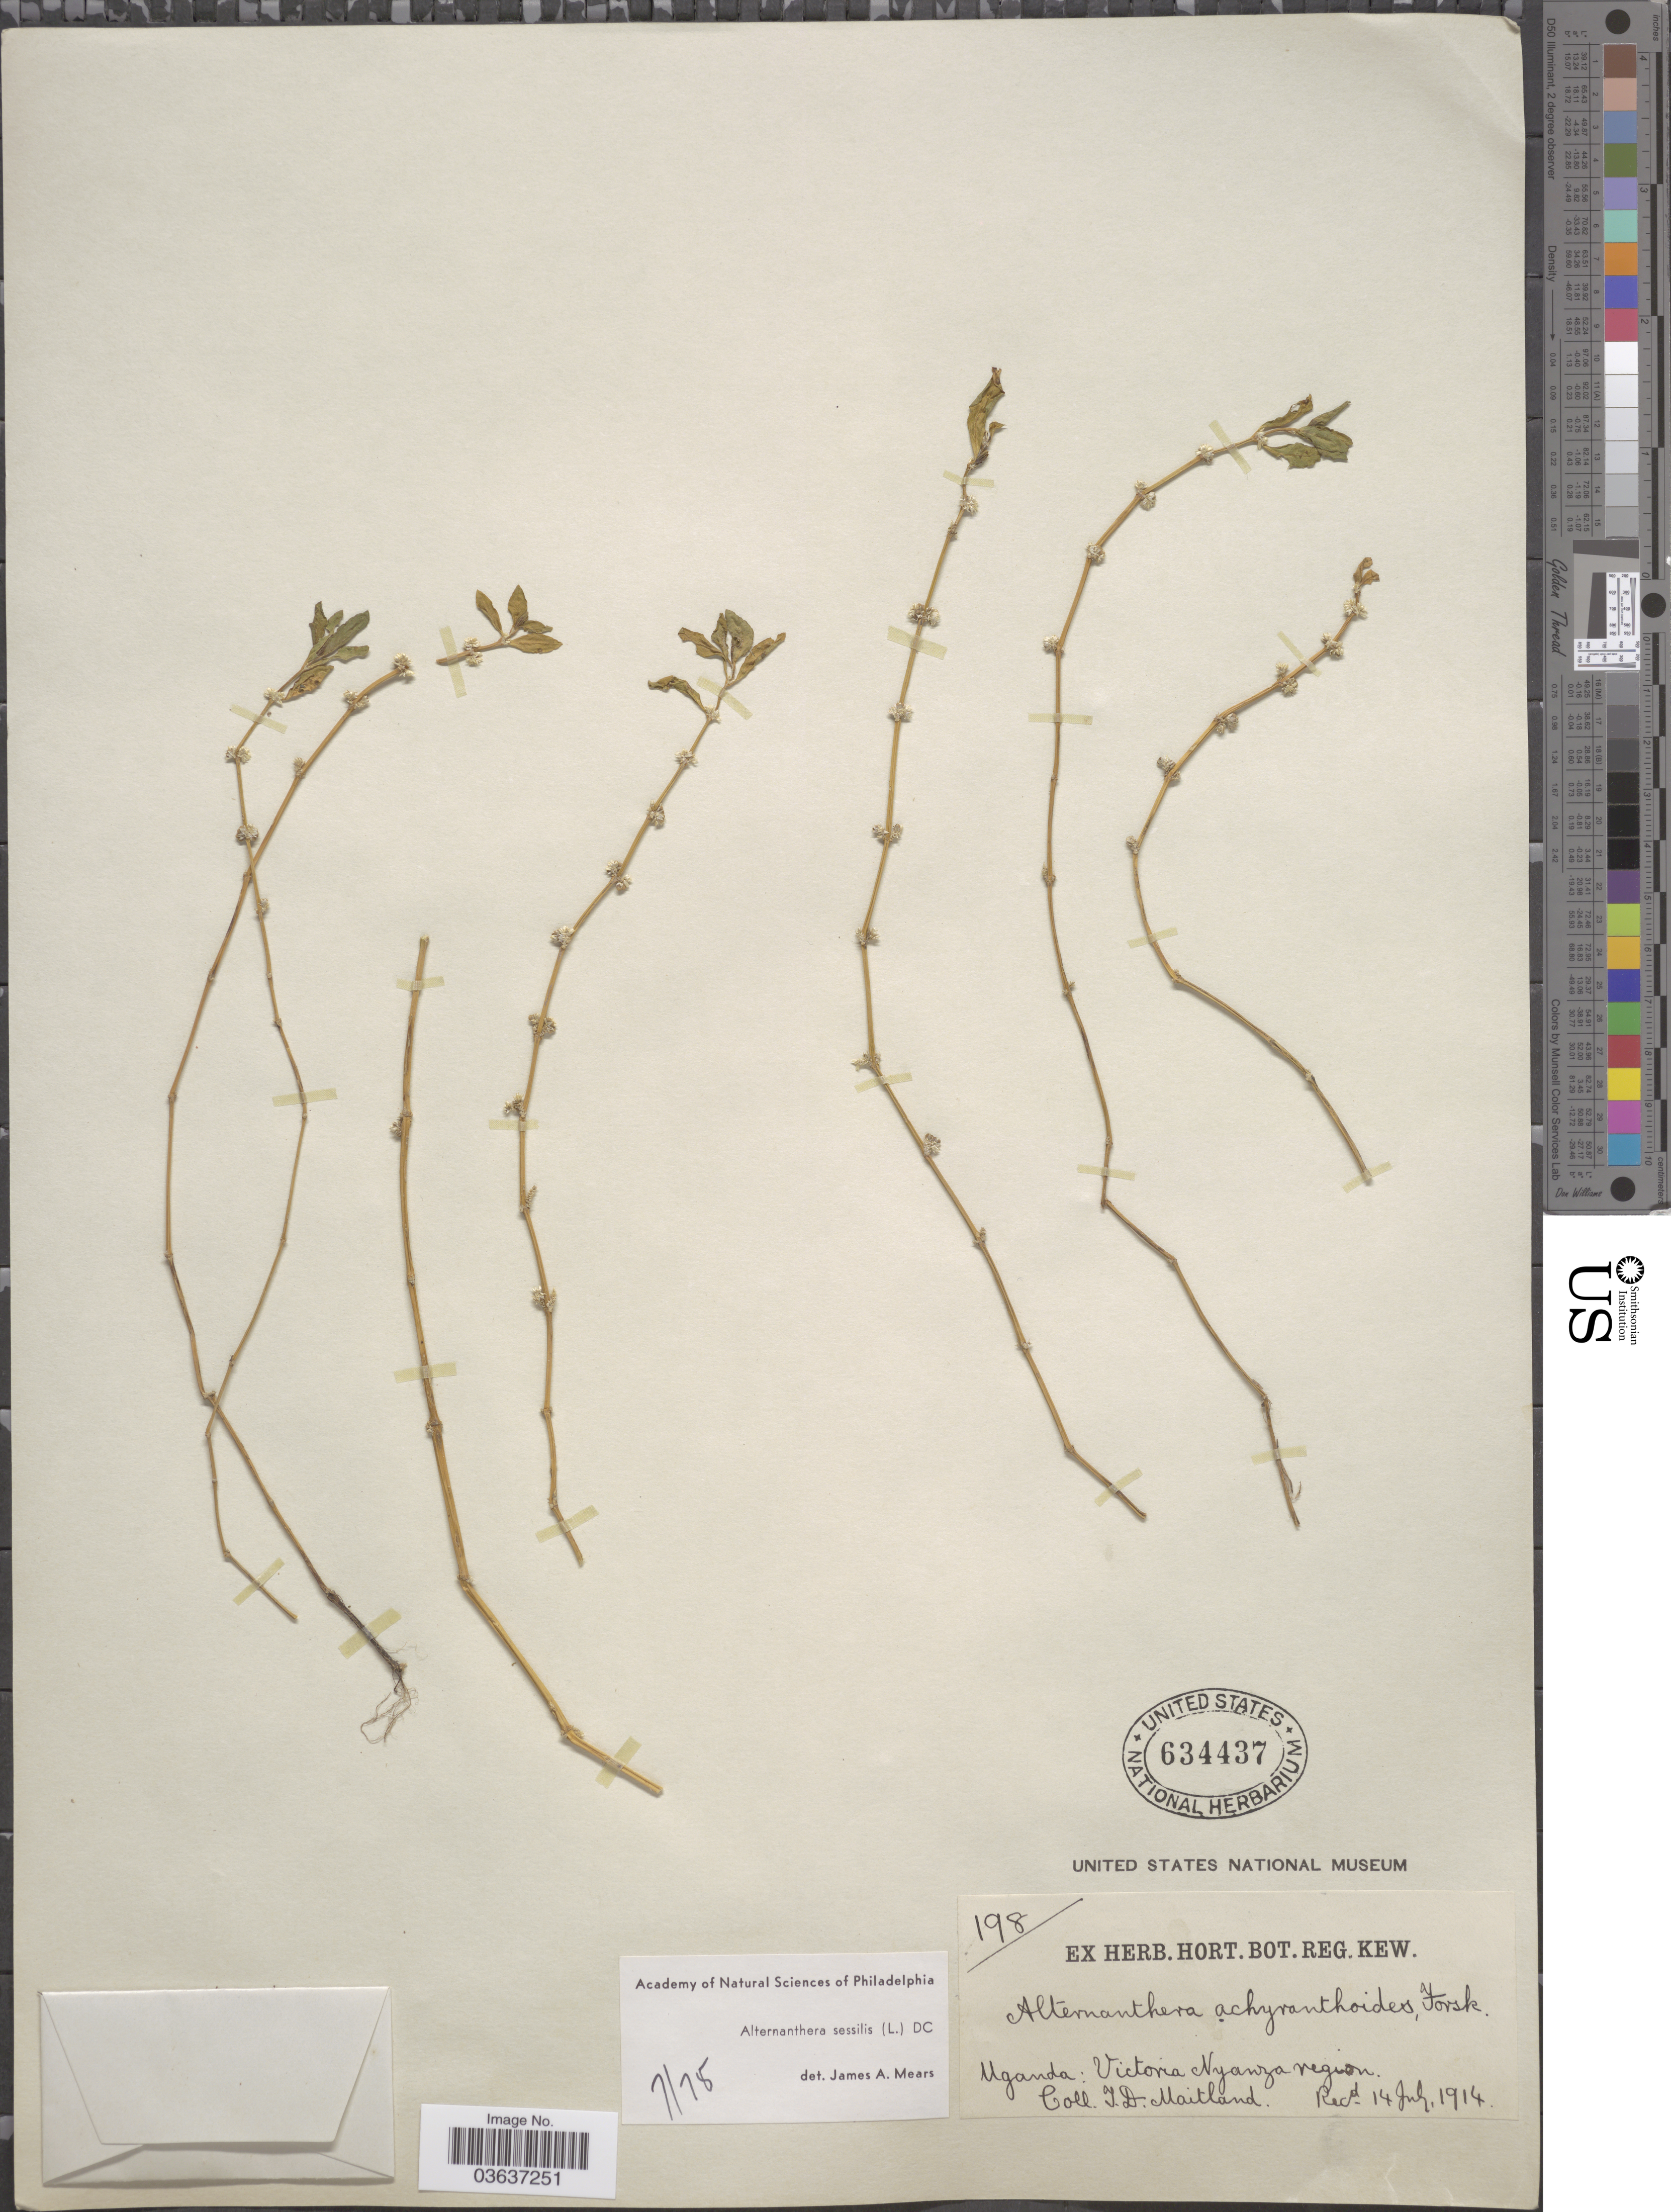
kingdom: Plantae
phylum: Tracheophyta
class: Magnoliopsida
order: Caryophyllales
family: Amaranthaceae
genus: Alternanthera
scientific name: Alternanthera sessilis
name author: (L.) DC.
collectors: T. Maitland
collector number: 198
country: Uganda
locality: Victoria Nyanza region.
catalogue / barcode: US 634437